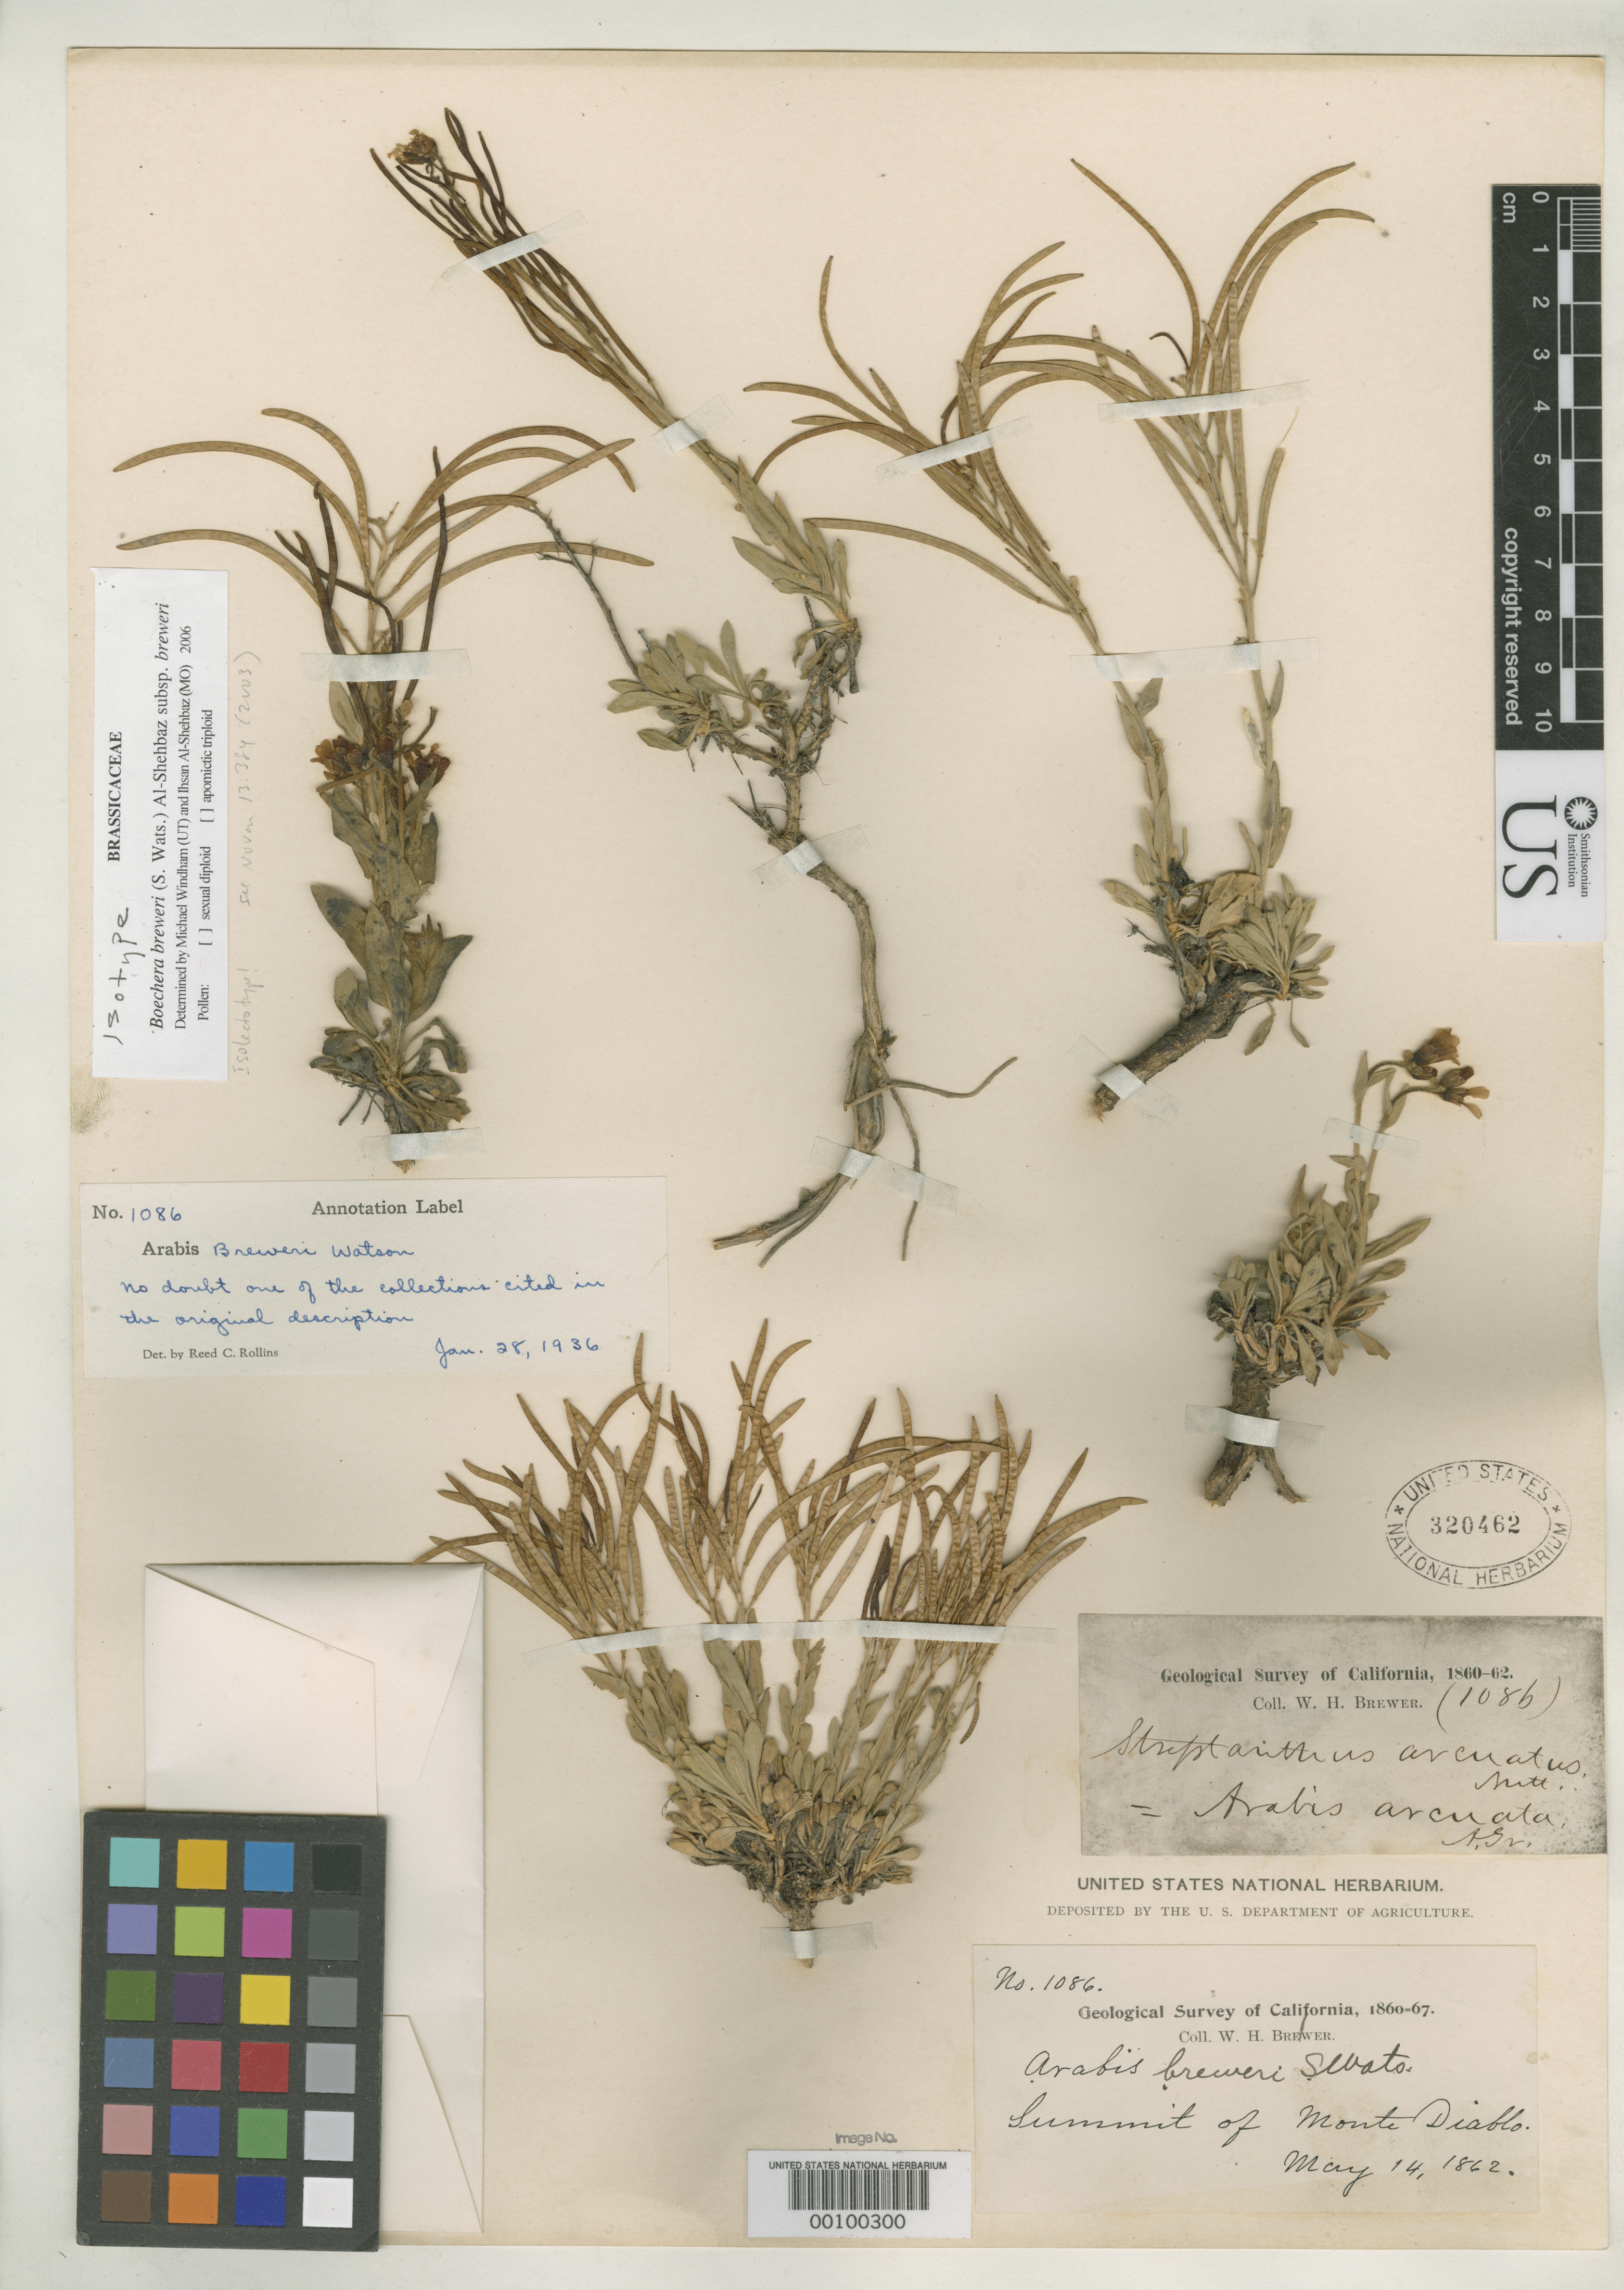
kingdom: Plantae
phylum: Tracheophyta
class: Magnoliopsida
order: Brassicales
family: Brassicaceae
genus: Arabis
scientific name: Arabis breweri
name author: S. Watson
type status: Isolectotype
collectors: W. H. Brewer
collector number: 1086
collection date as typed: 14 May 1862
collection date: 1862-05-14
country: United States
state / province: California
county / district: Contra Costa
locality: Summit of Mt. Diablo.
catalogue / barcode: US 320462